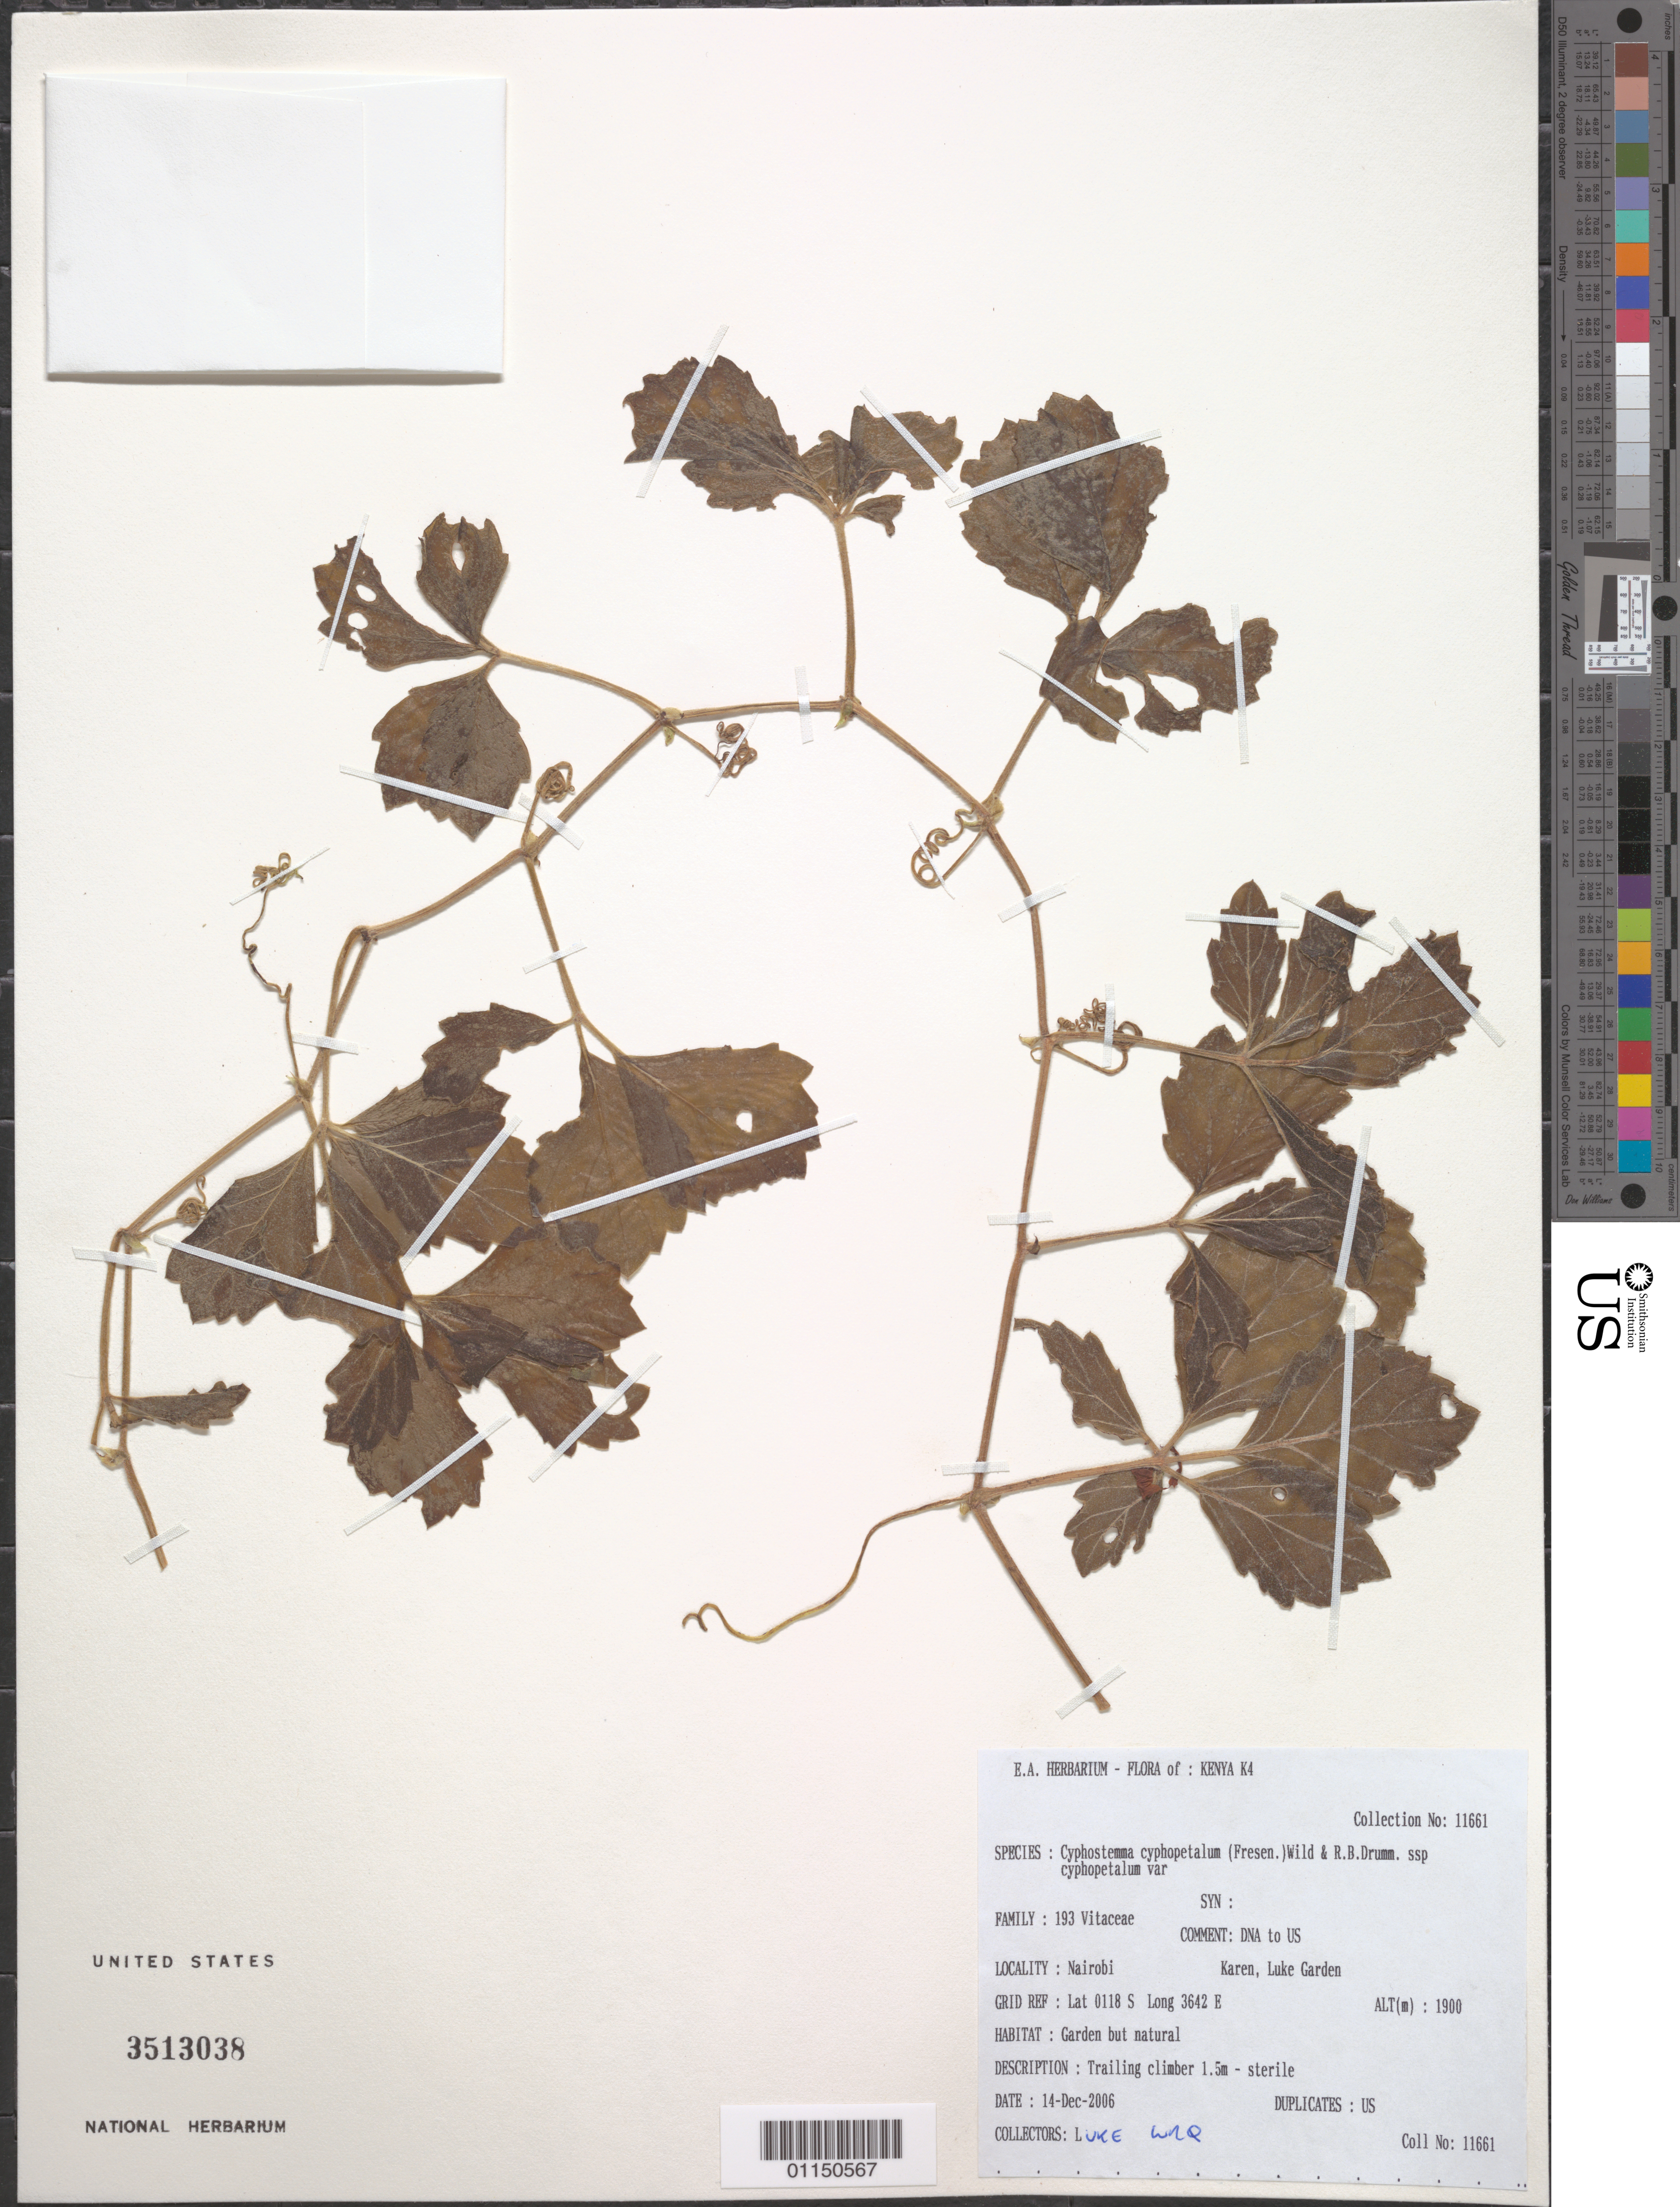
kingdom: Plantae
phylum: Tracheophyta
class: Magnoliopsida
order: Vitales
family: Vitaceae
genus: Cyphostemma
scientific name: Cyphostemma cyphopetalum subsp. cyphopetalum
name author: (Fresen.) Wild & R.B. Drumm.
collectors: Q. Luke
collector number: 11661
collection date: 2006-12-14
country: Kenya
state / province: Nairobi Area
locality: Karen, Luke Garden.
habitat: Garden but natural. Trailing climber.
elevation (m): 1900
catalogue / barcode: US 3513038